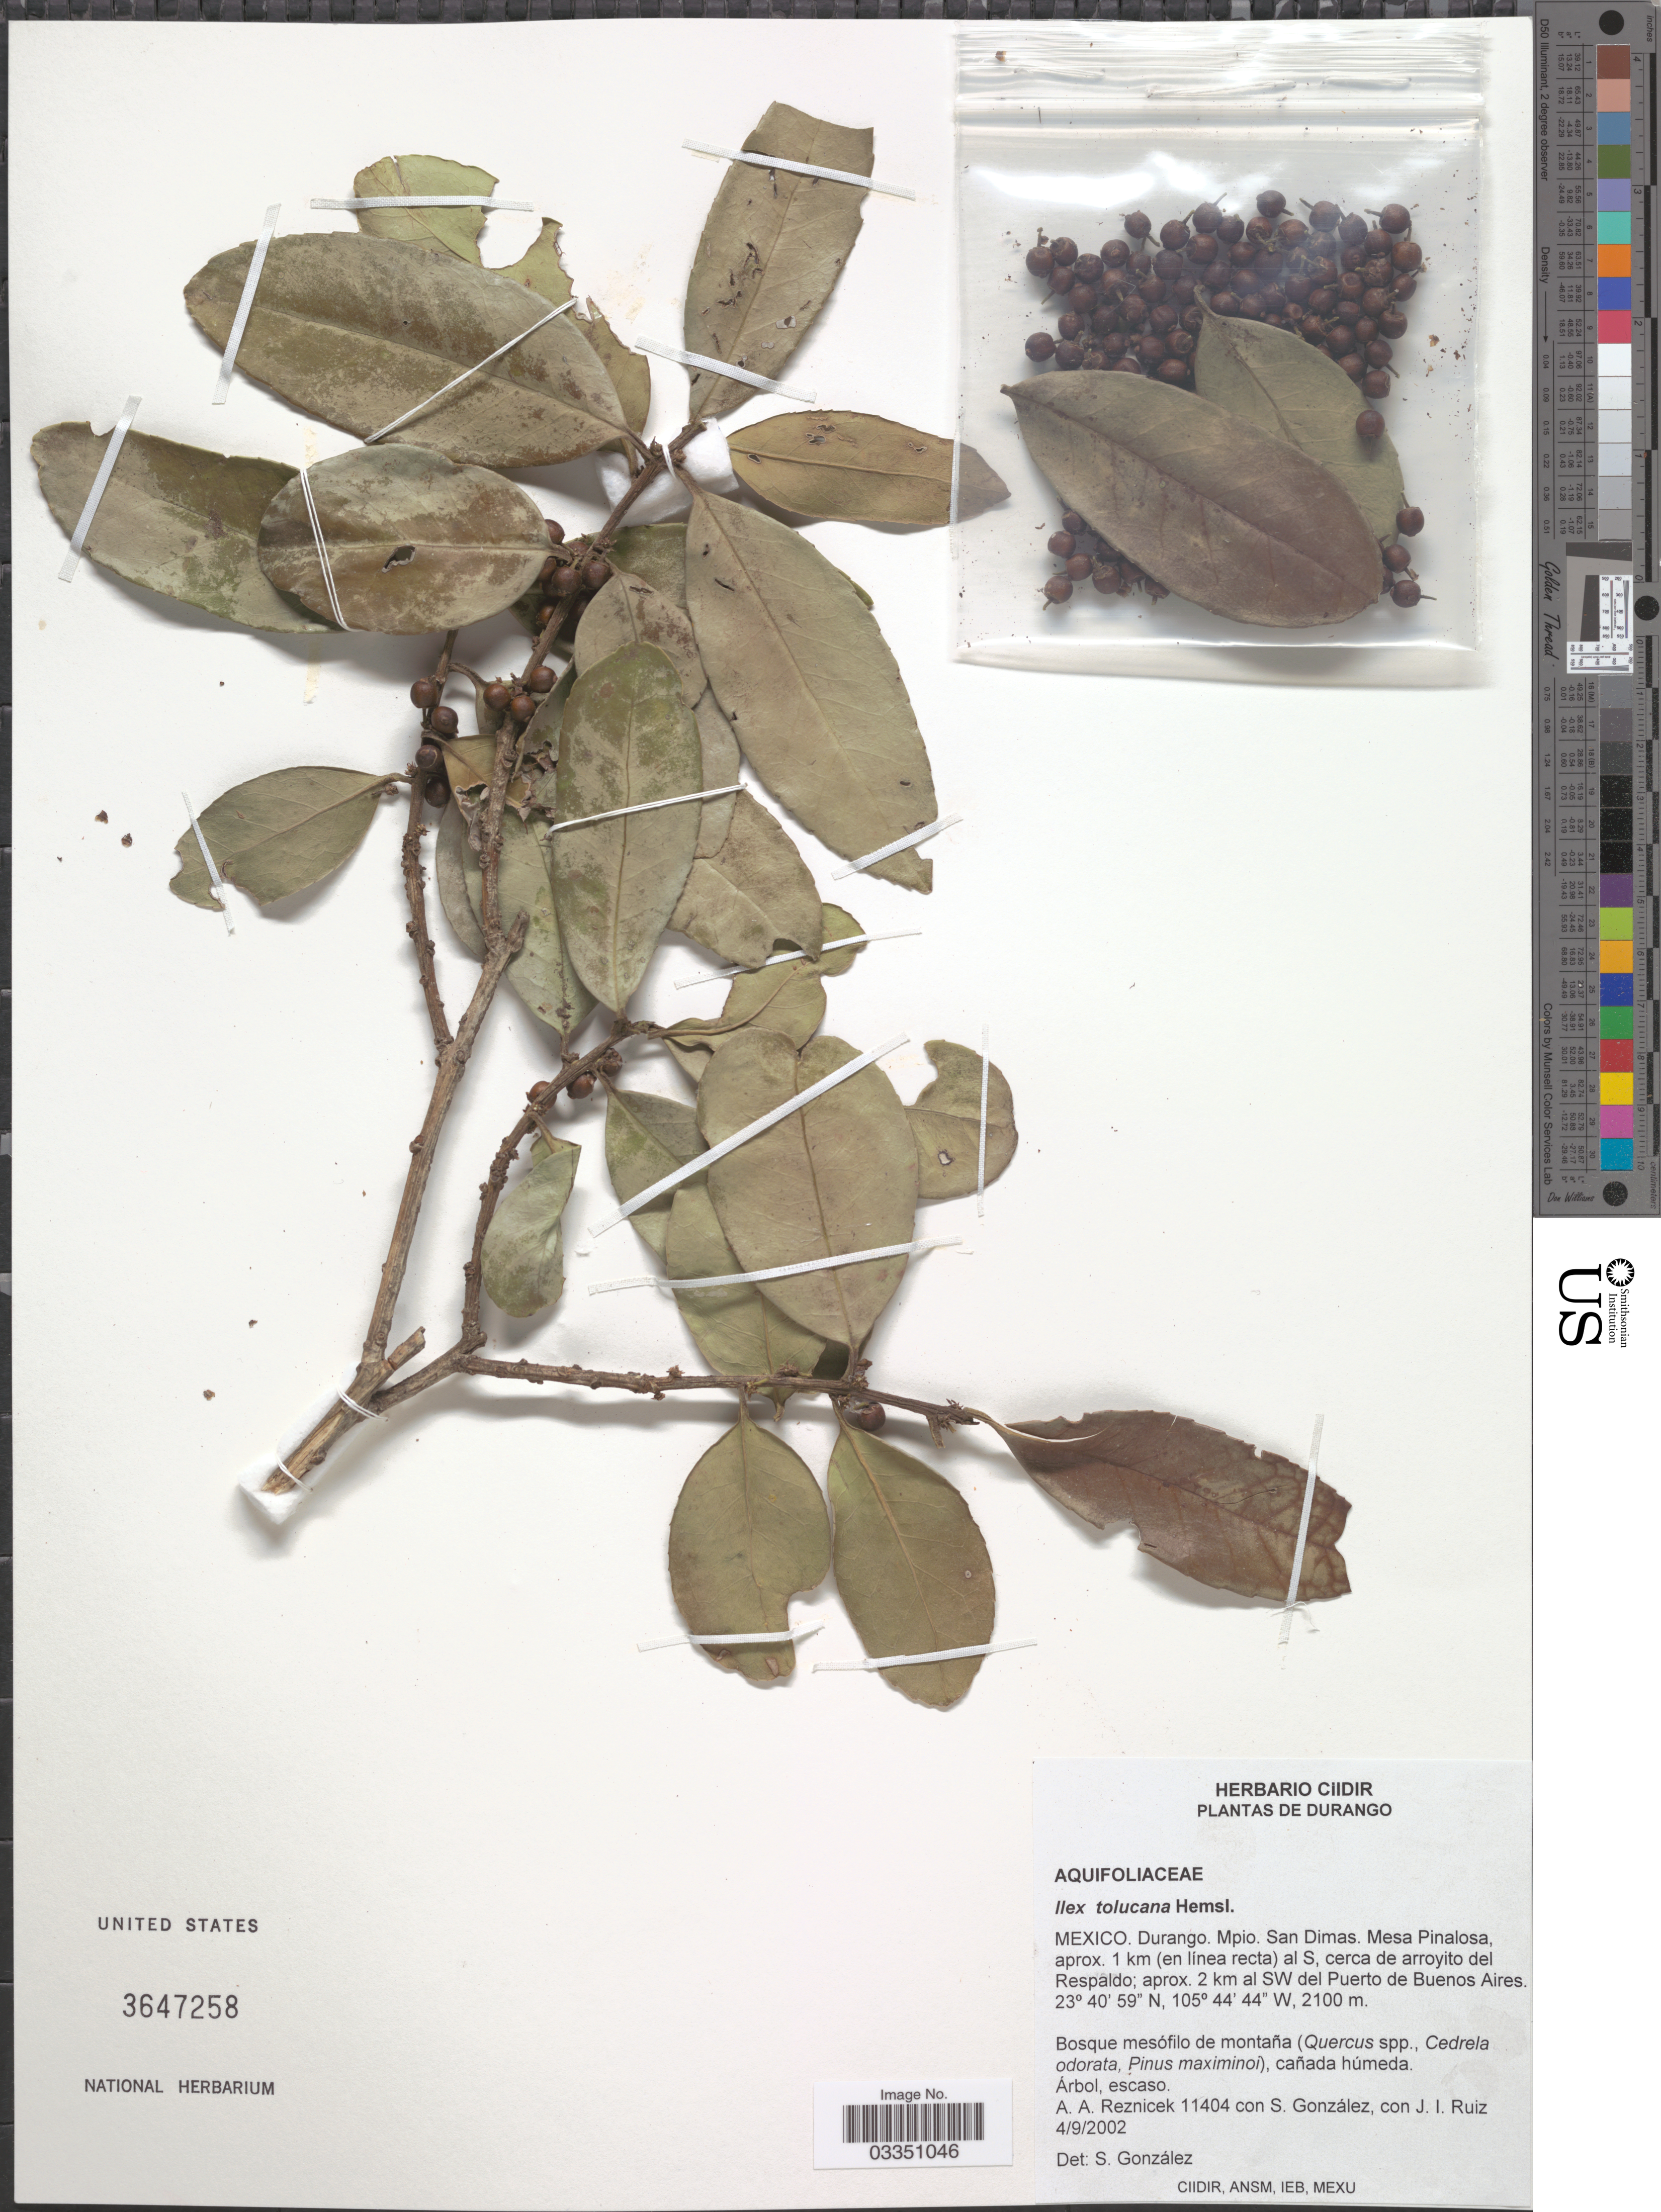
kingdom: Plantae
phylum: Tracheophyta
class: Magnoliopsida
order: Aquifoliales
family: Aquifoliaceae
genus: Ilex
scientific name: Ilex tolucana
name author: Hemsl.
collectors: A. A. Reznicek, S. González & J. Ruiz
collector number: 11404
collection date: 2002-09-04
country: Mexico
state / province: Durango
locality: Mpio. San Dimas. Mesa Pinalosa, aprox. 1 km (en línea recta) al S, cerca de arroyito del Respaldo; aprox. 2 km al SW del Puerto de Buenos Aires.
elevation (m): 2100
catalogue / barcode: US 3647258